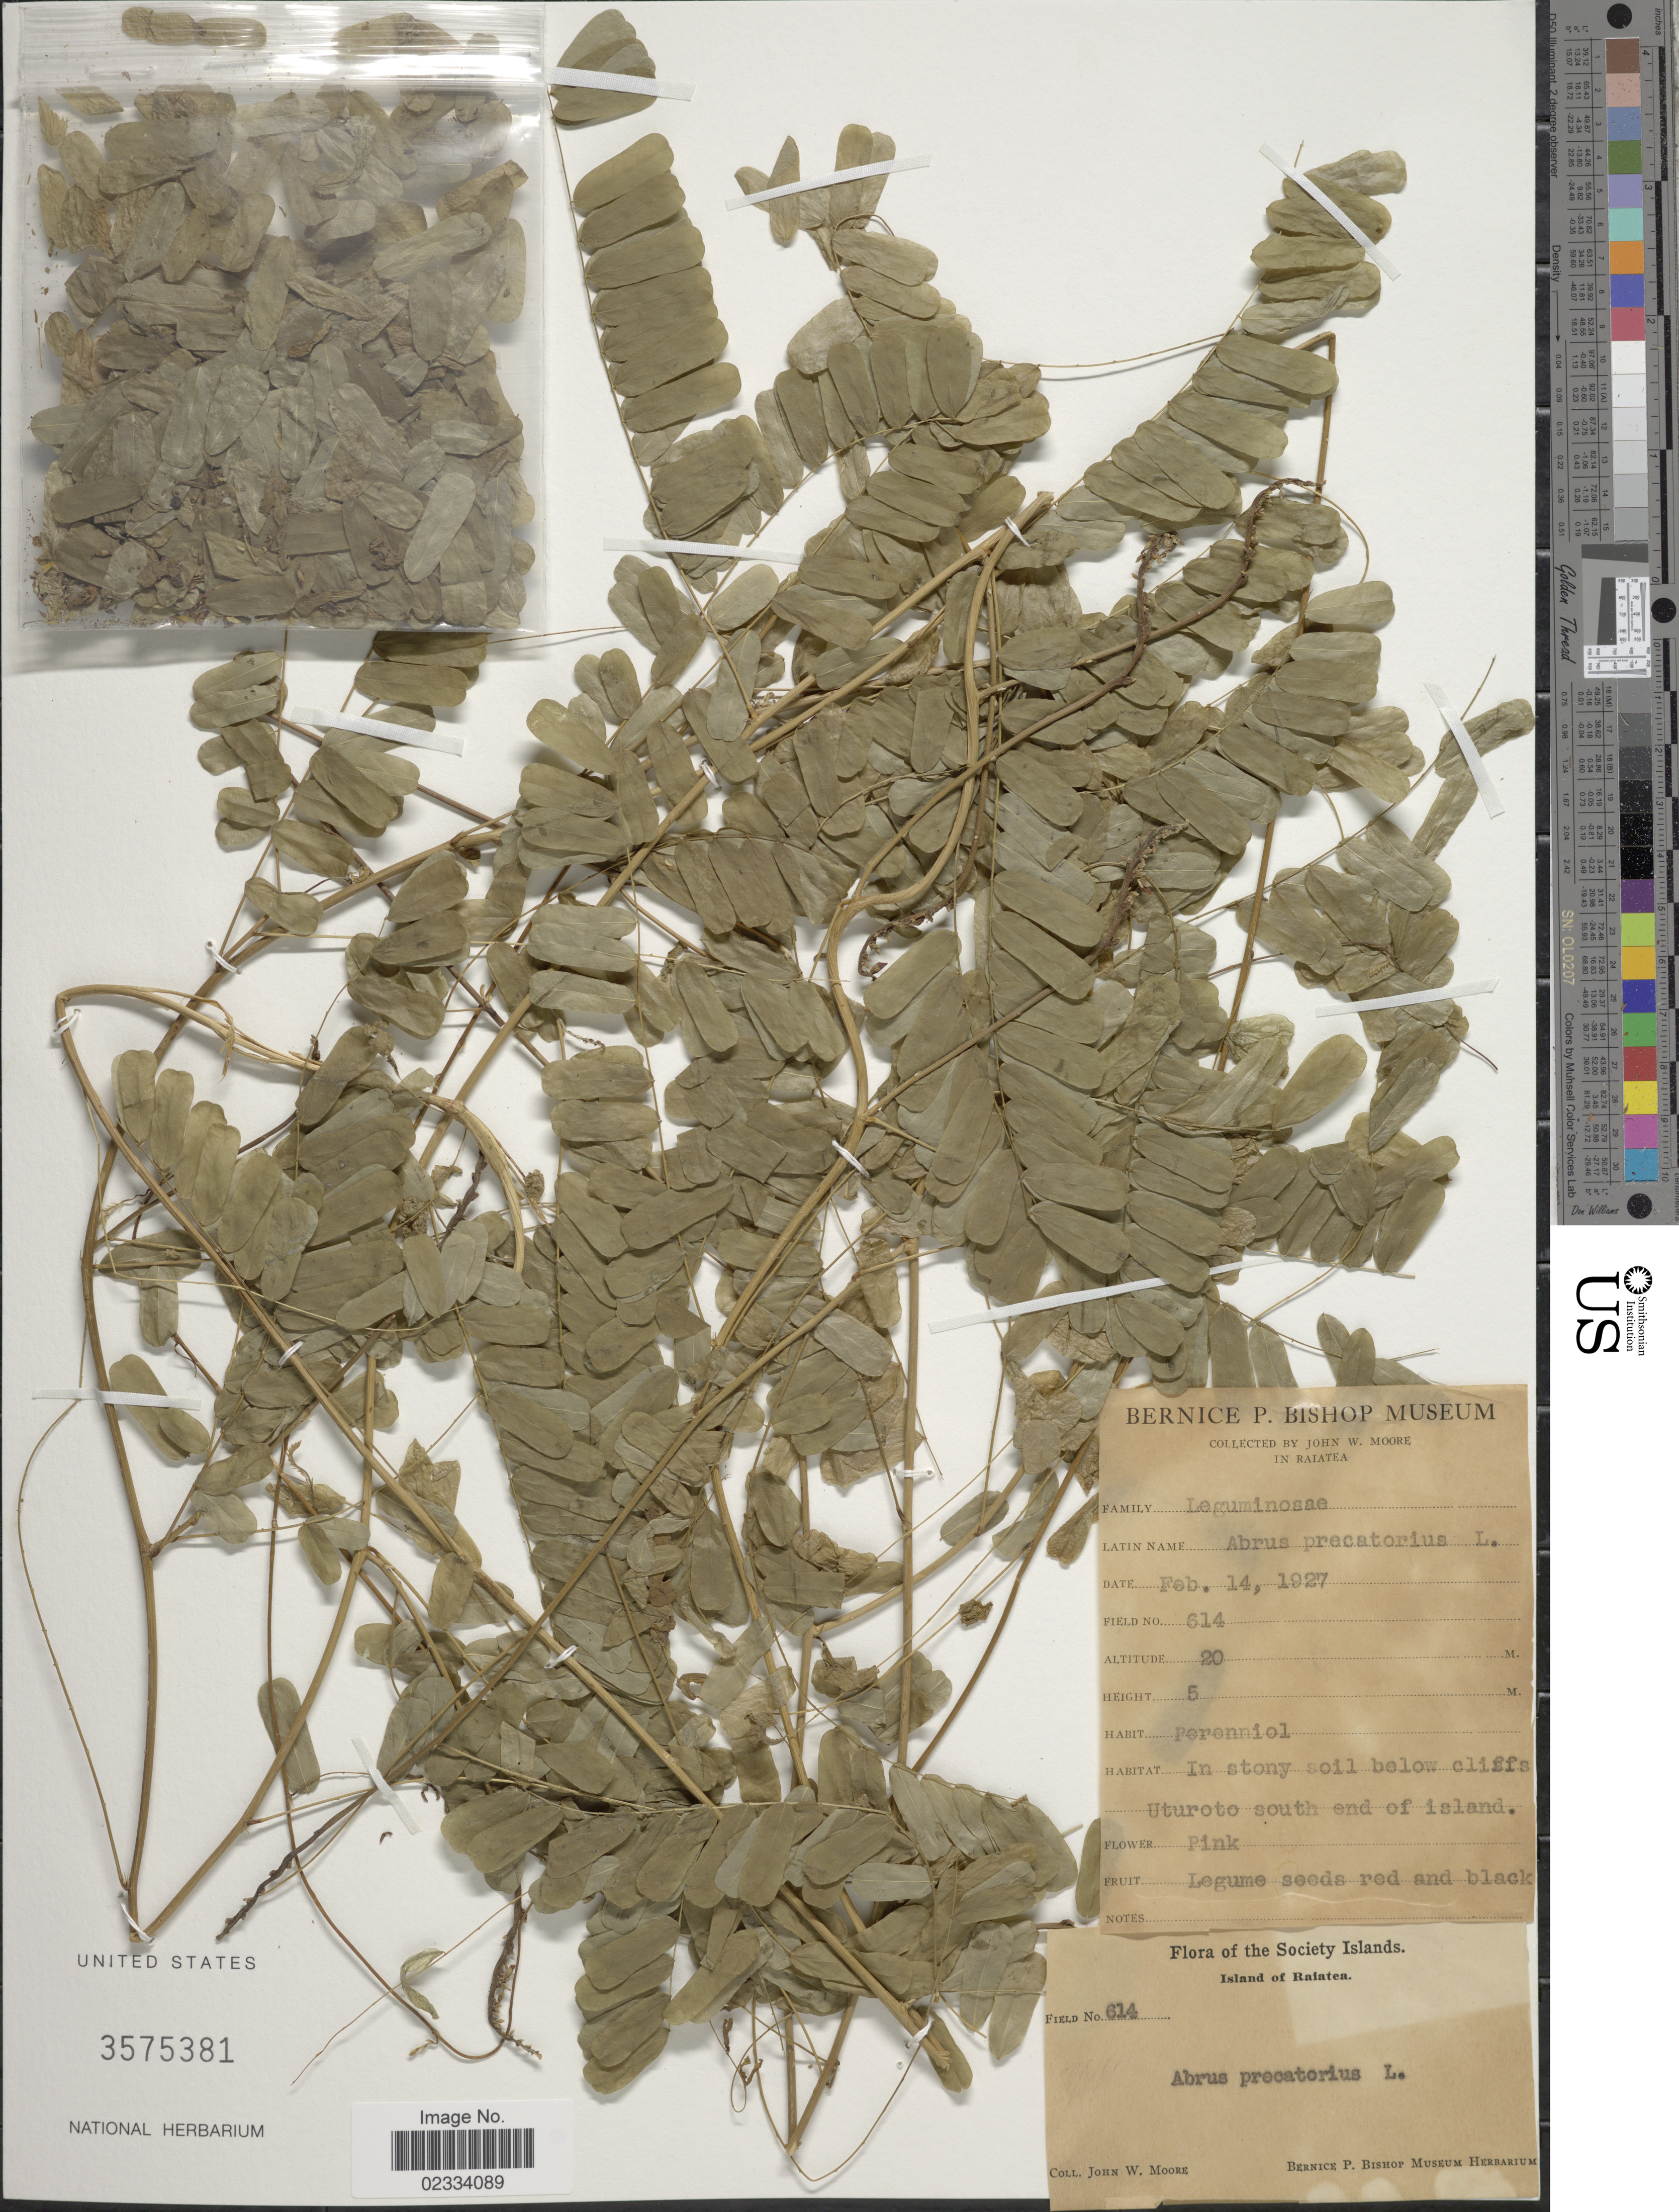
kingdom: Plantae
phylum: Tracheophyta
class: Magnoliopsida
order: Fabales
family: Fabaceae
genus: Abrus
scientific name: Abrus precatorius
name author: L.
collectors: J. Moore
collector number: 614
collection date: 1927-02-14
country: French Polynesia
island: Raiatea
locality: Society Islands. Island of Raiatea. Uturoto south end of island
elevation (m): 20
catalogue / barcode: US 3575381